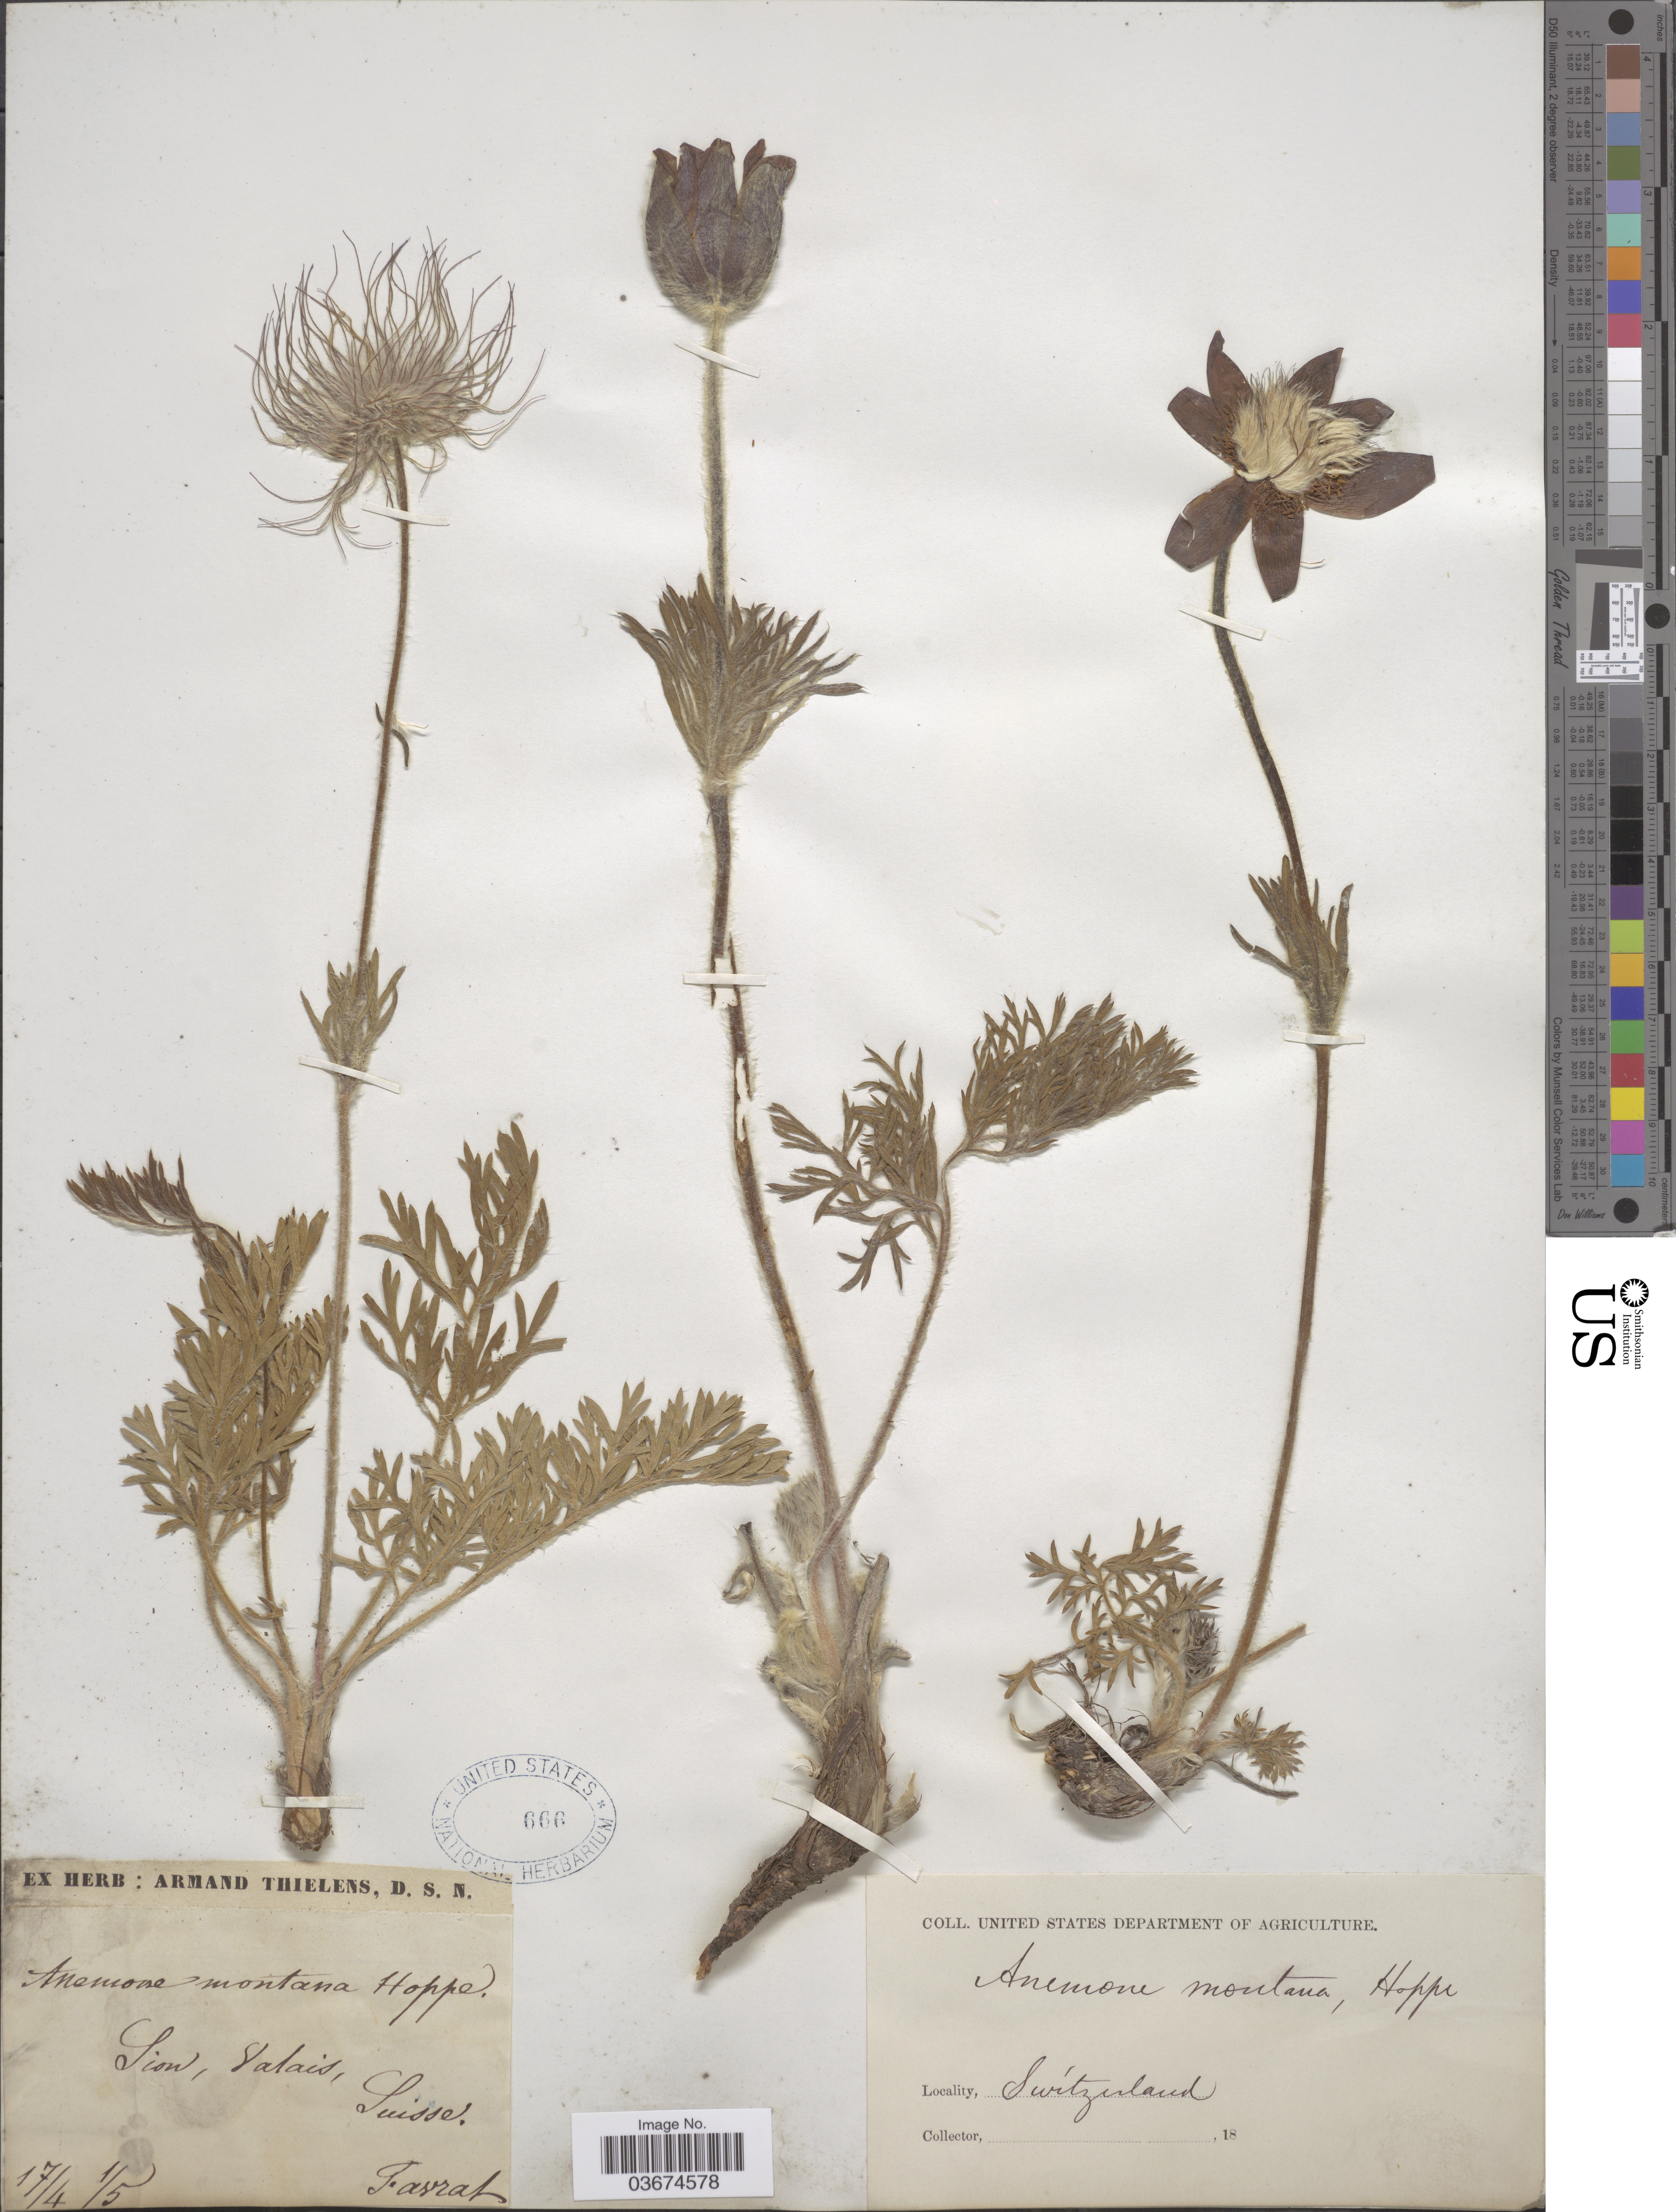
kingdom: Plantae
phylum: Tracheophyta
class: Magnoliopsida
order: Ranunculales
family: Ranunculaceae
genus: Pulsatilla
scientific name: Pulsatilla montana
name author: Rchb.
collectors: L. Favrat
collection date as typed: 17/4 1/5 18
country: Switzerland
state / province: Valais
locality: Lion, Suisse.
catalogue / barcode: US 666